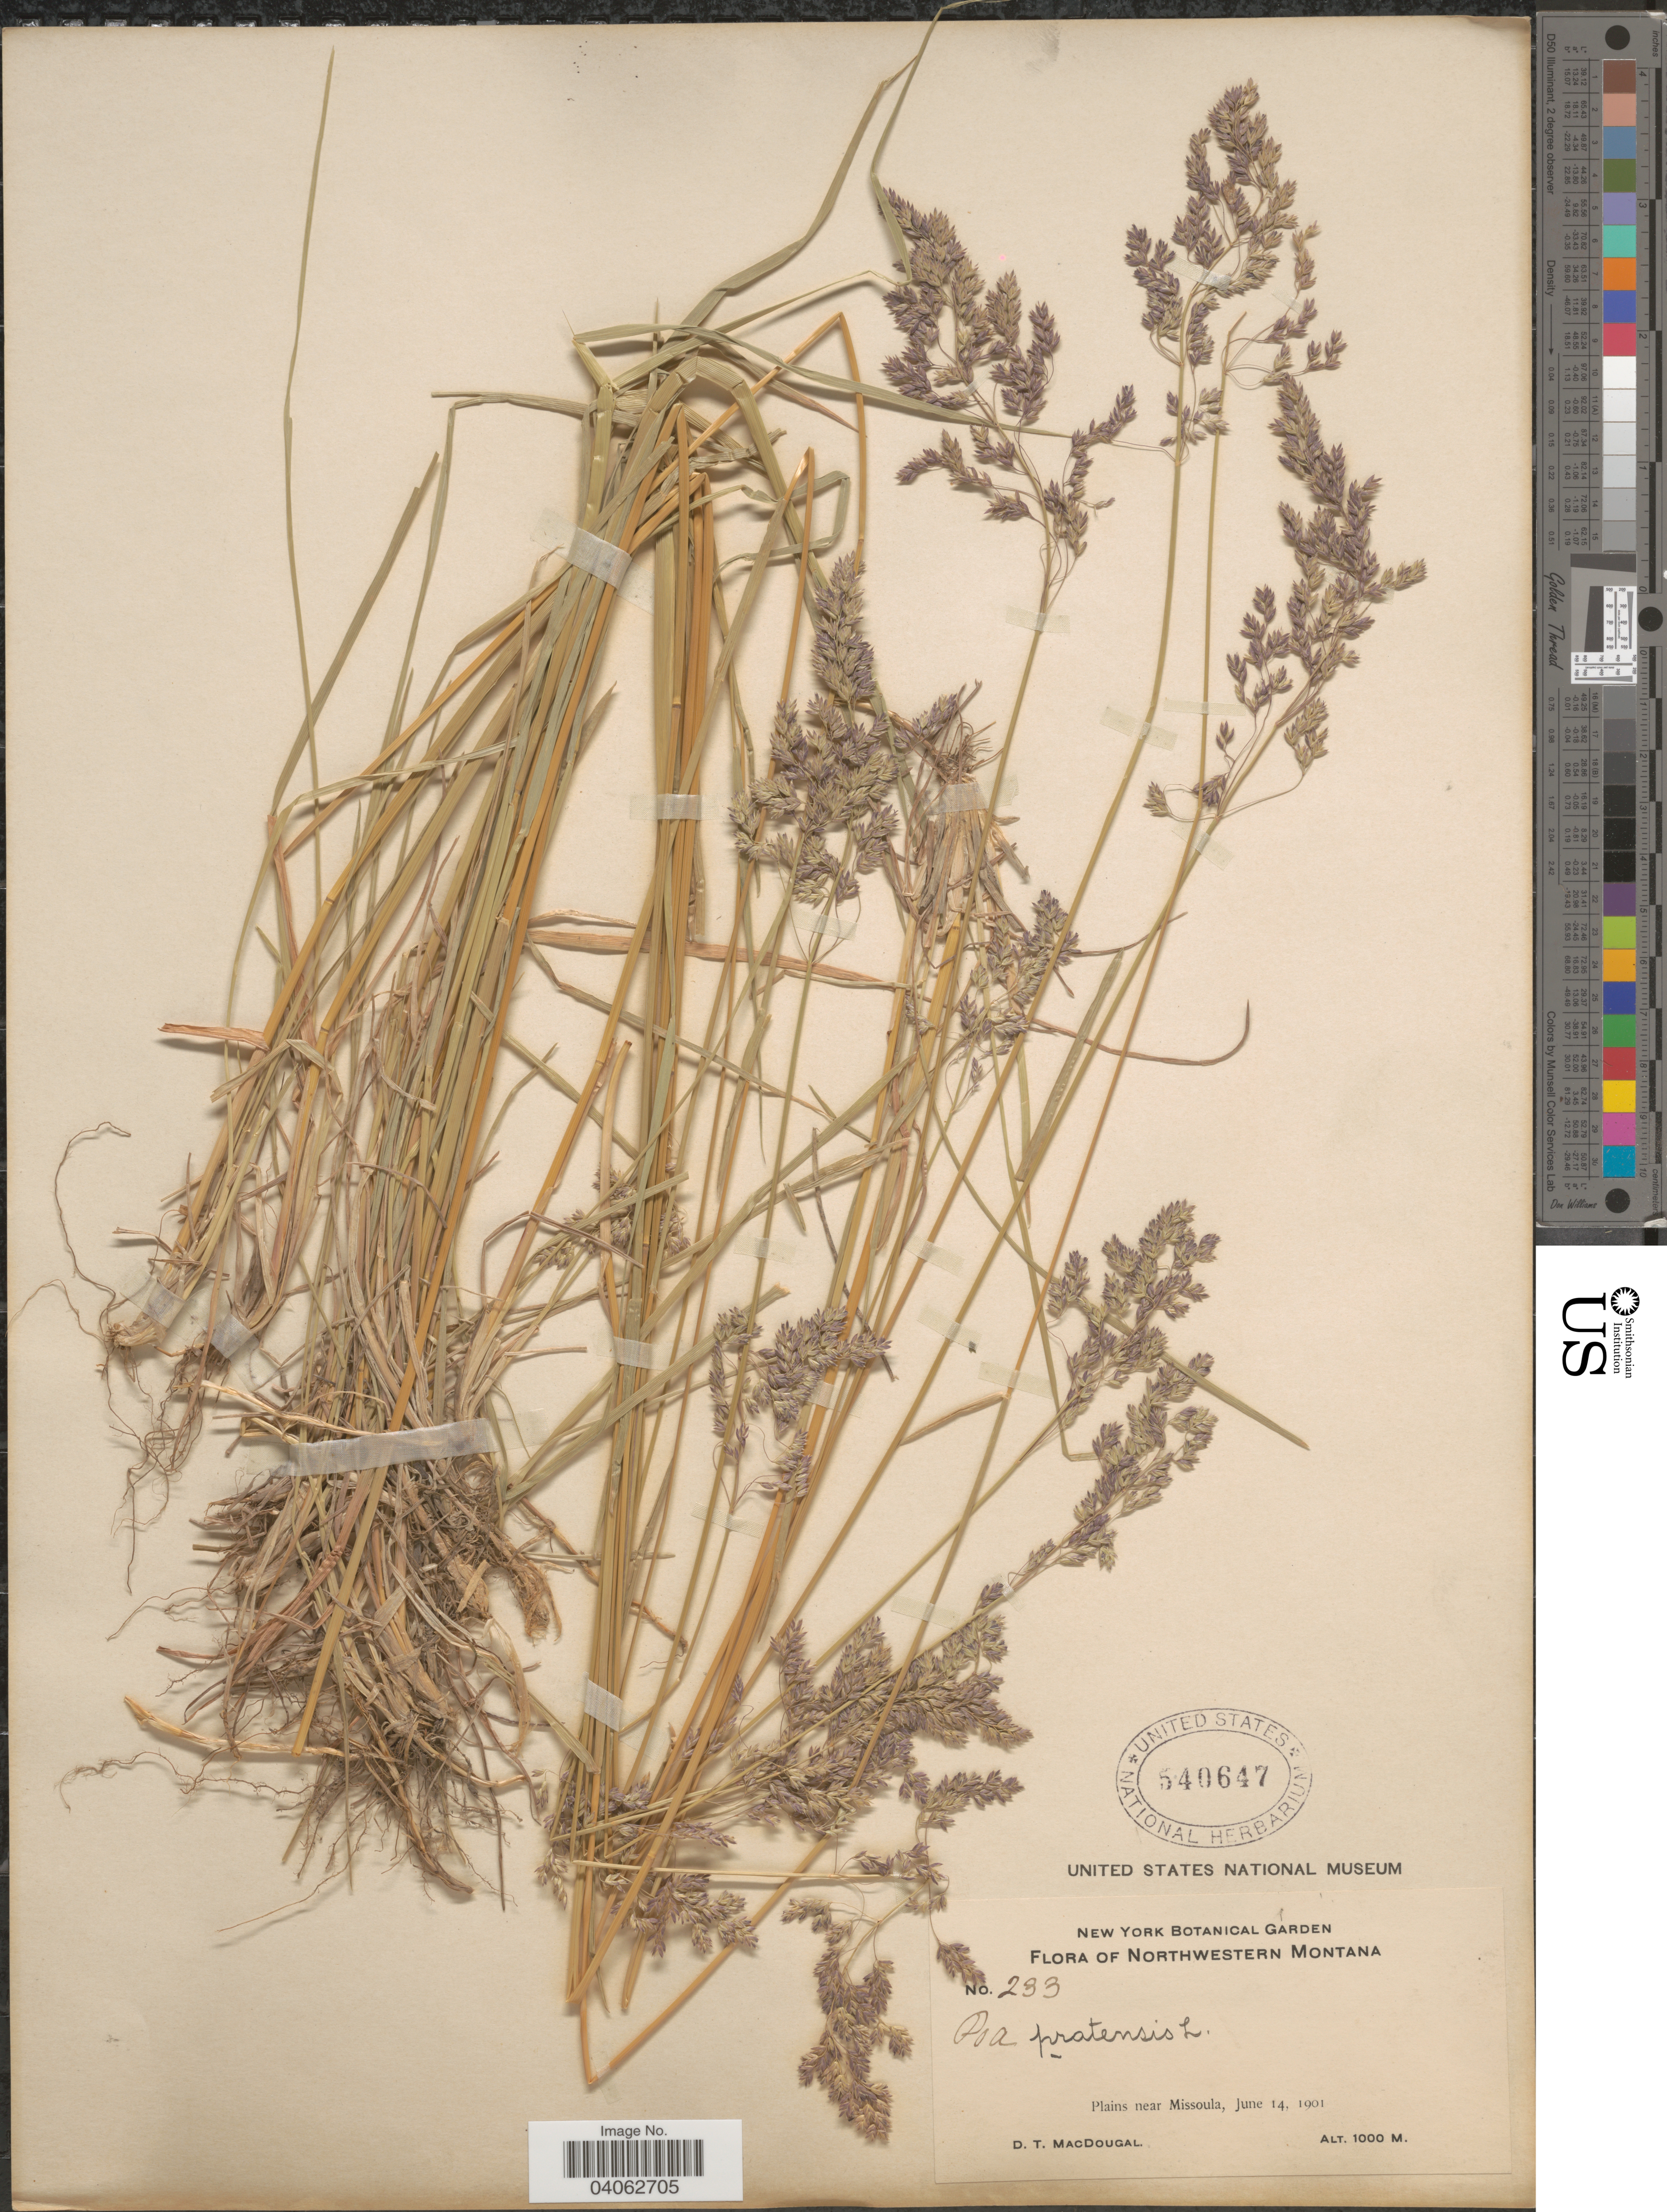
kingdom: Plantae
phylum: Tracheophyta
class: Liliopsida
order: Poales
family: Poaceae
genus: Poa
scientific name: Poa pratensis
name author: L.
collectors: D. T. MacDougal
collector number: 233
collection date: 1901-06-14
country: United States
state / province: Montana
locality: Northwestern Montana. Plains near Missoula.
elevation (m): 1000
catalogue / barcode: US 540647